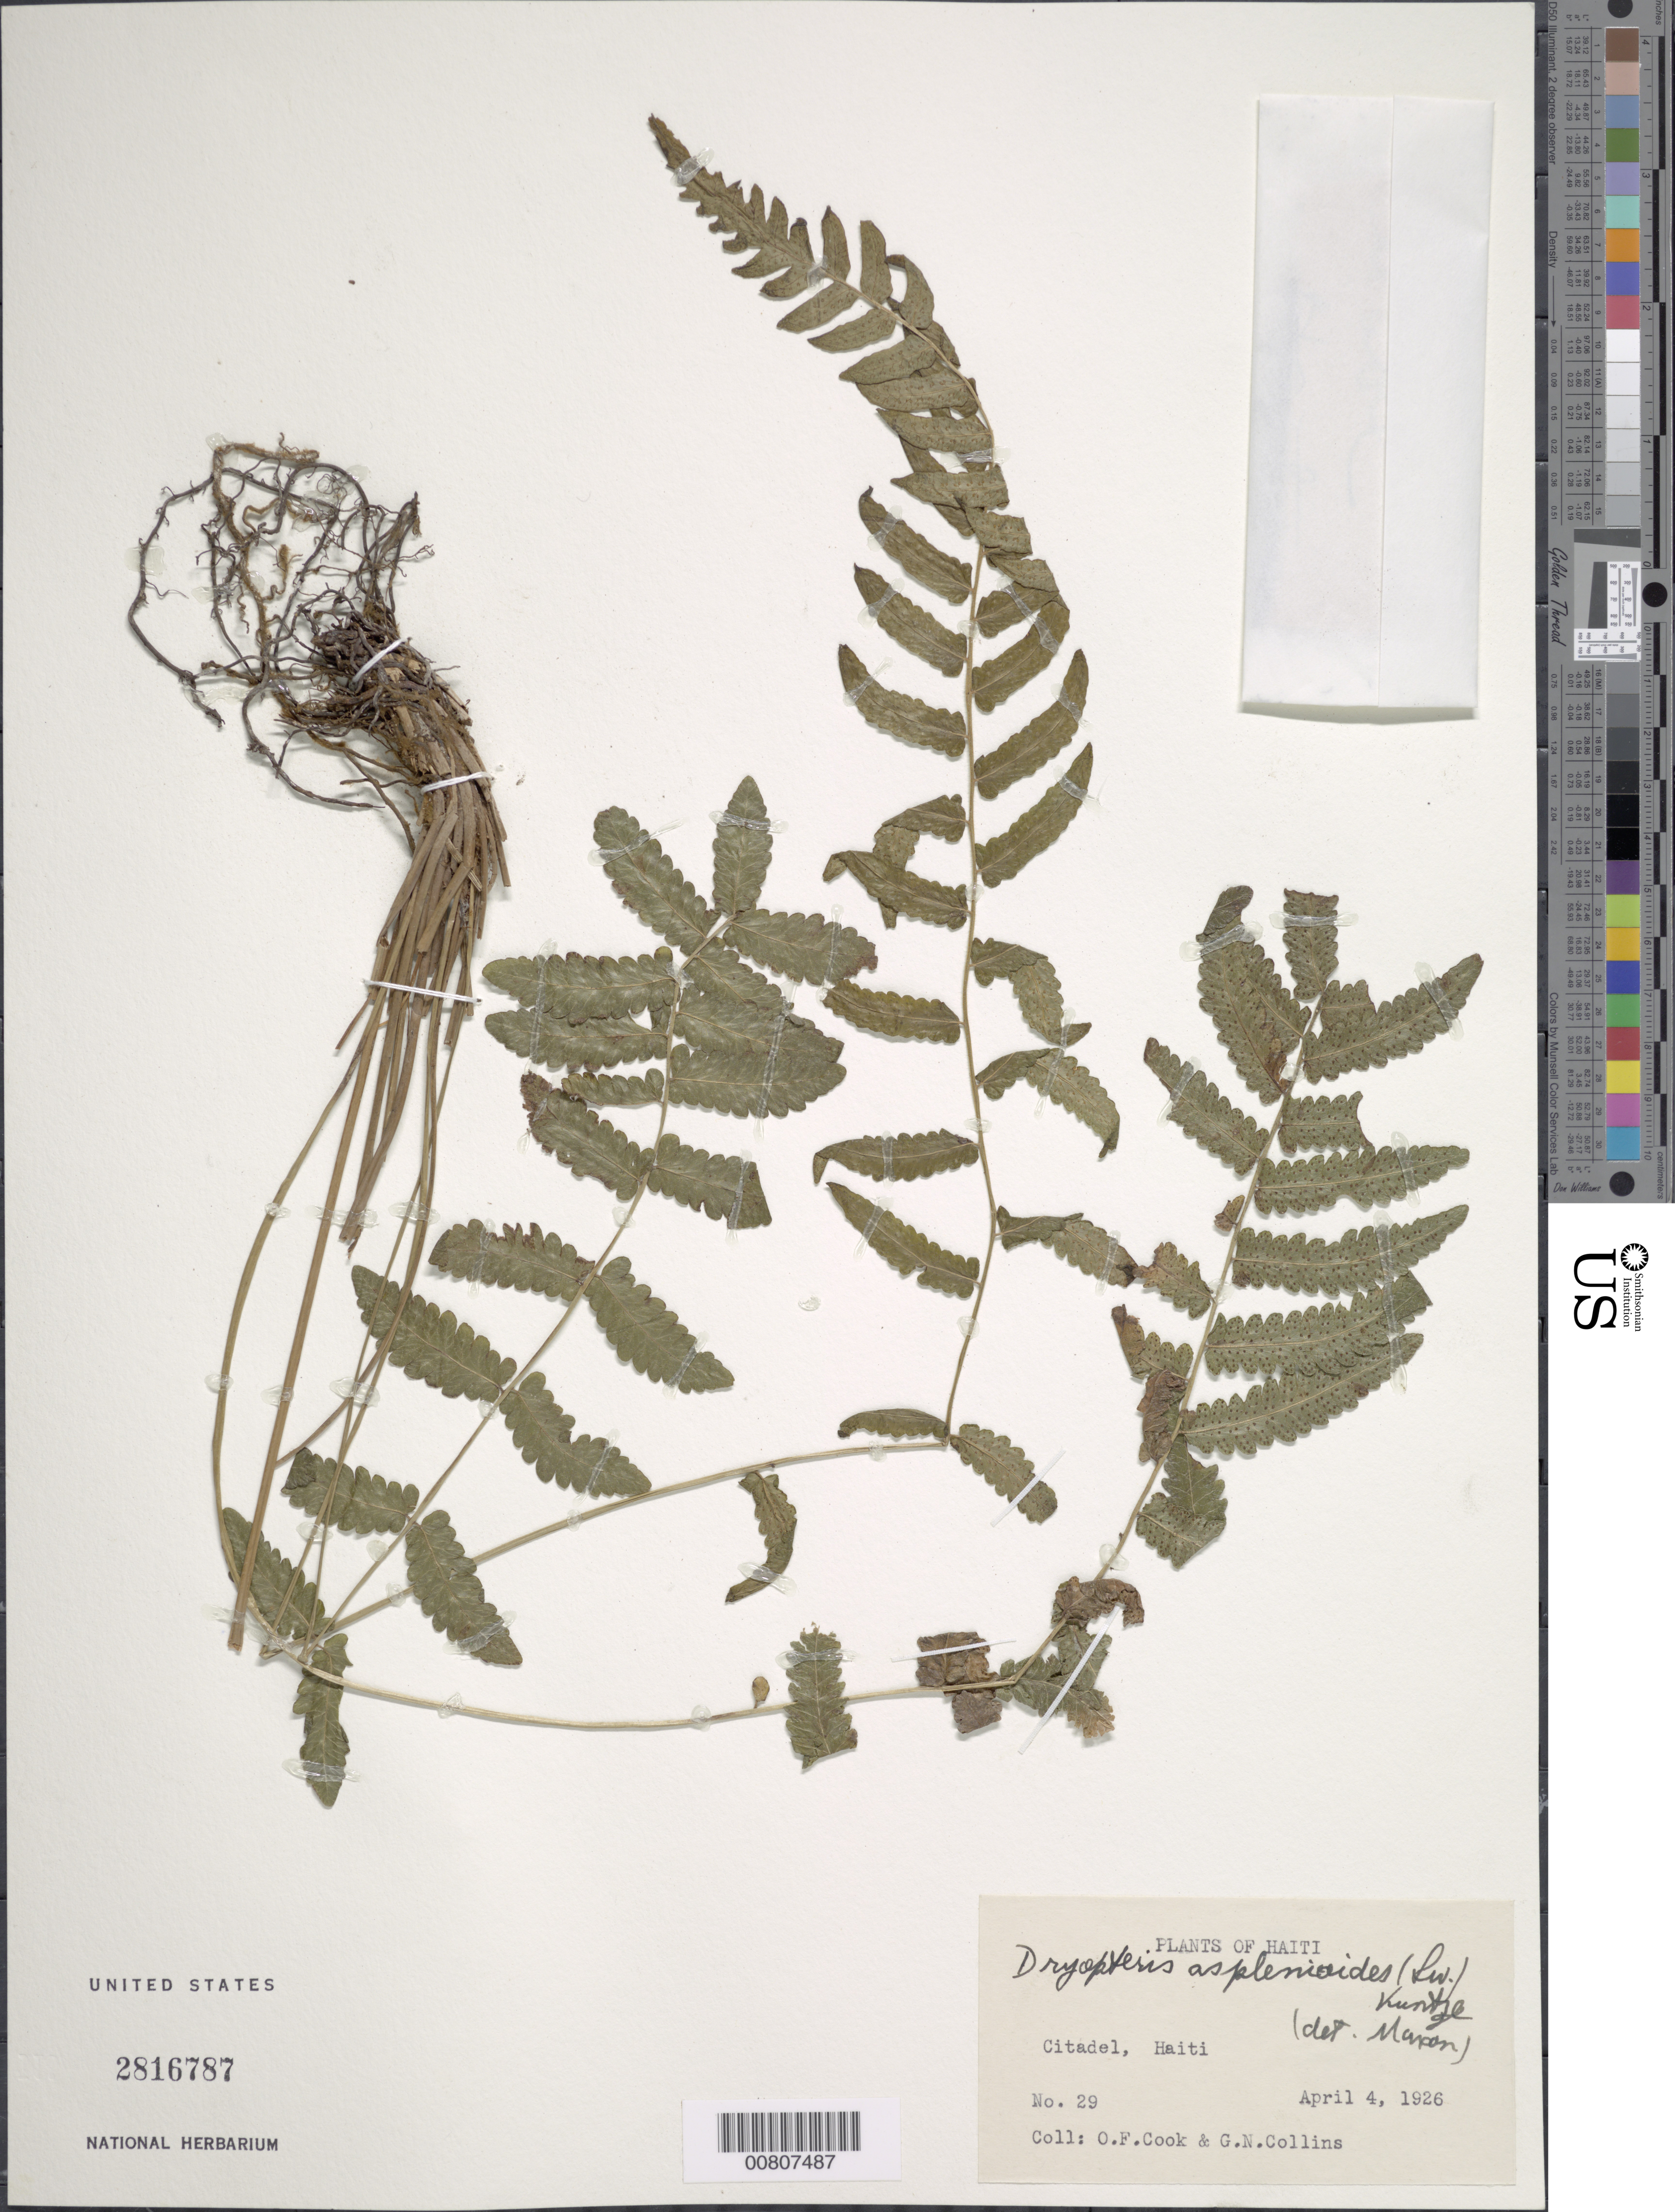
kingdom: Plantae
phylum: Tracheophyta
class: Polypodiopsida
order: Polypodiales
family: Thelypteridaceae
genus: Goniopteris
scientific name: Goniopteris retroflexa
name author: (L.) Pic. Serm.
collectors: O. F. Cook & G. Collins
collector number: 29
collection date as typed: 04 Apr 1926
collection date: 1926-04-04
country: Haiti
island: Hispaniola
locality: Citadel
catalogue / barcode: US 2816787